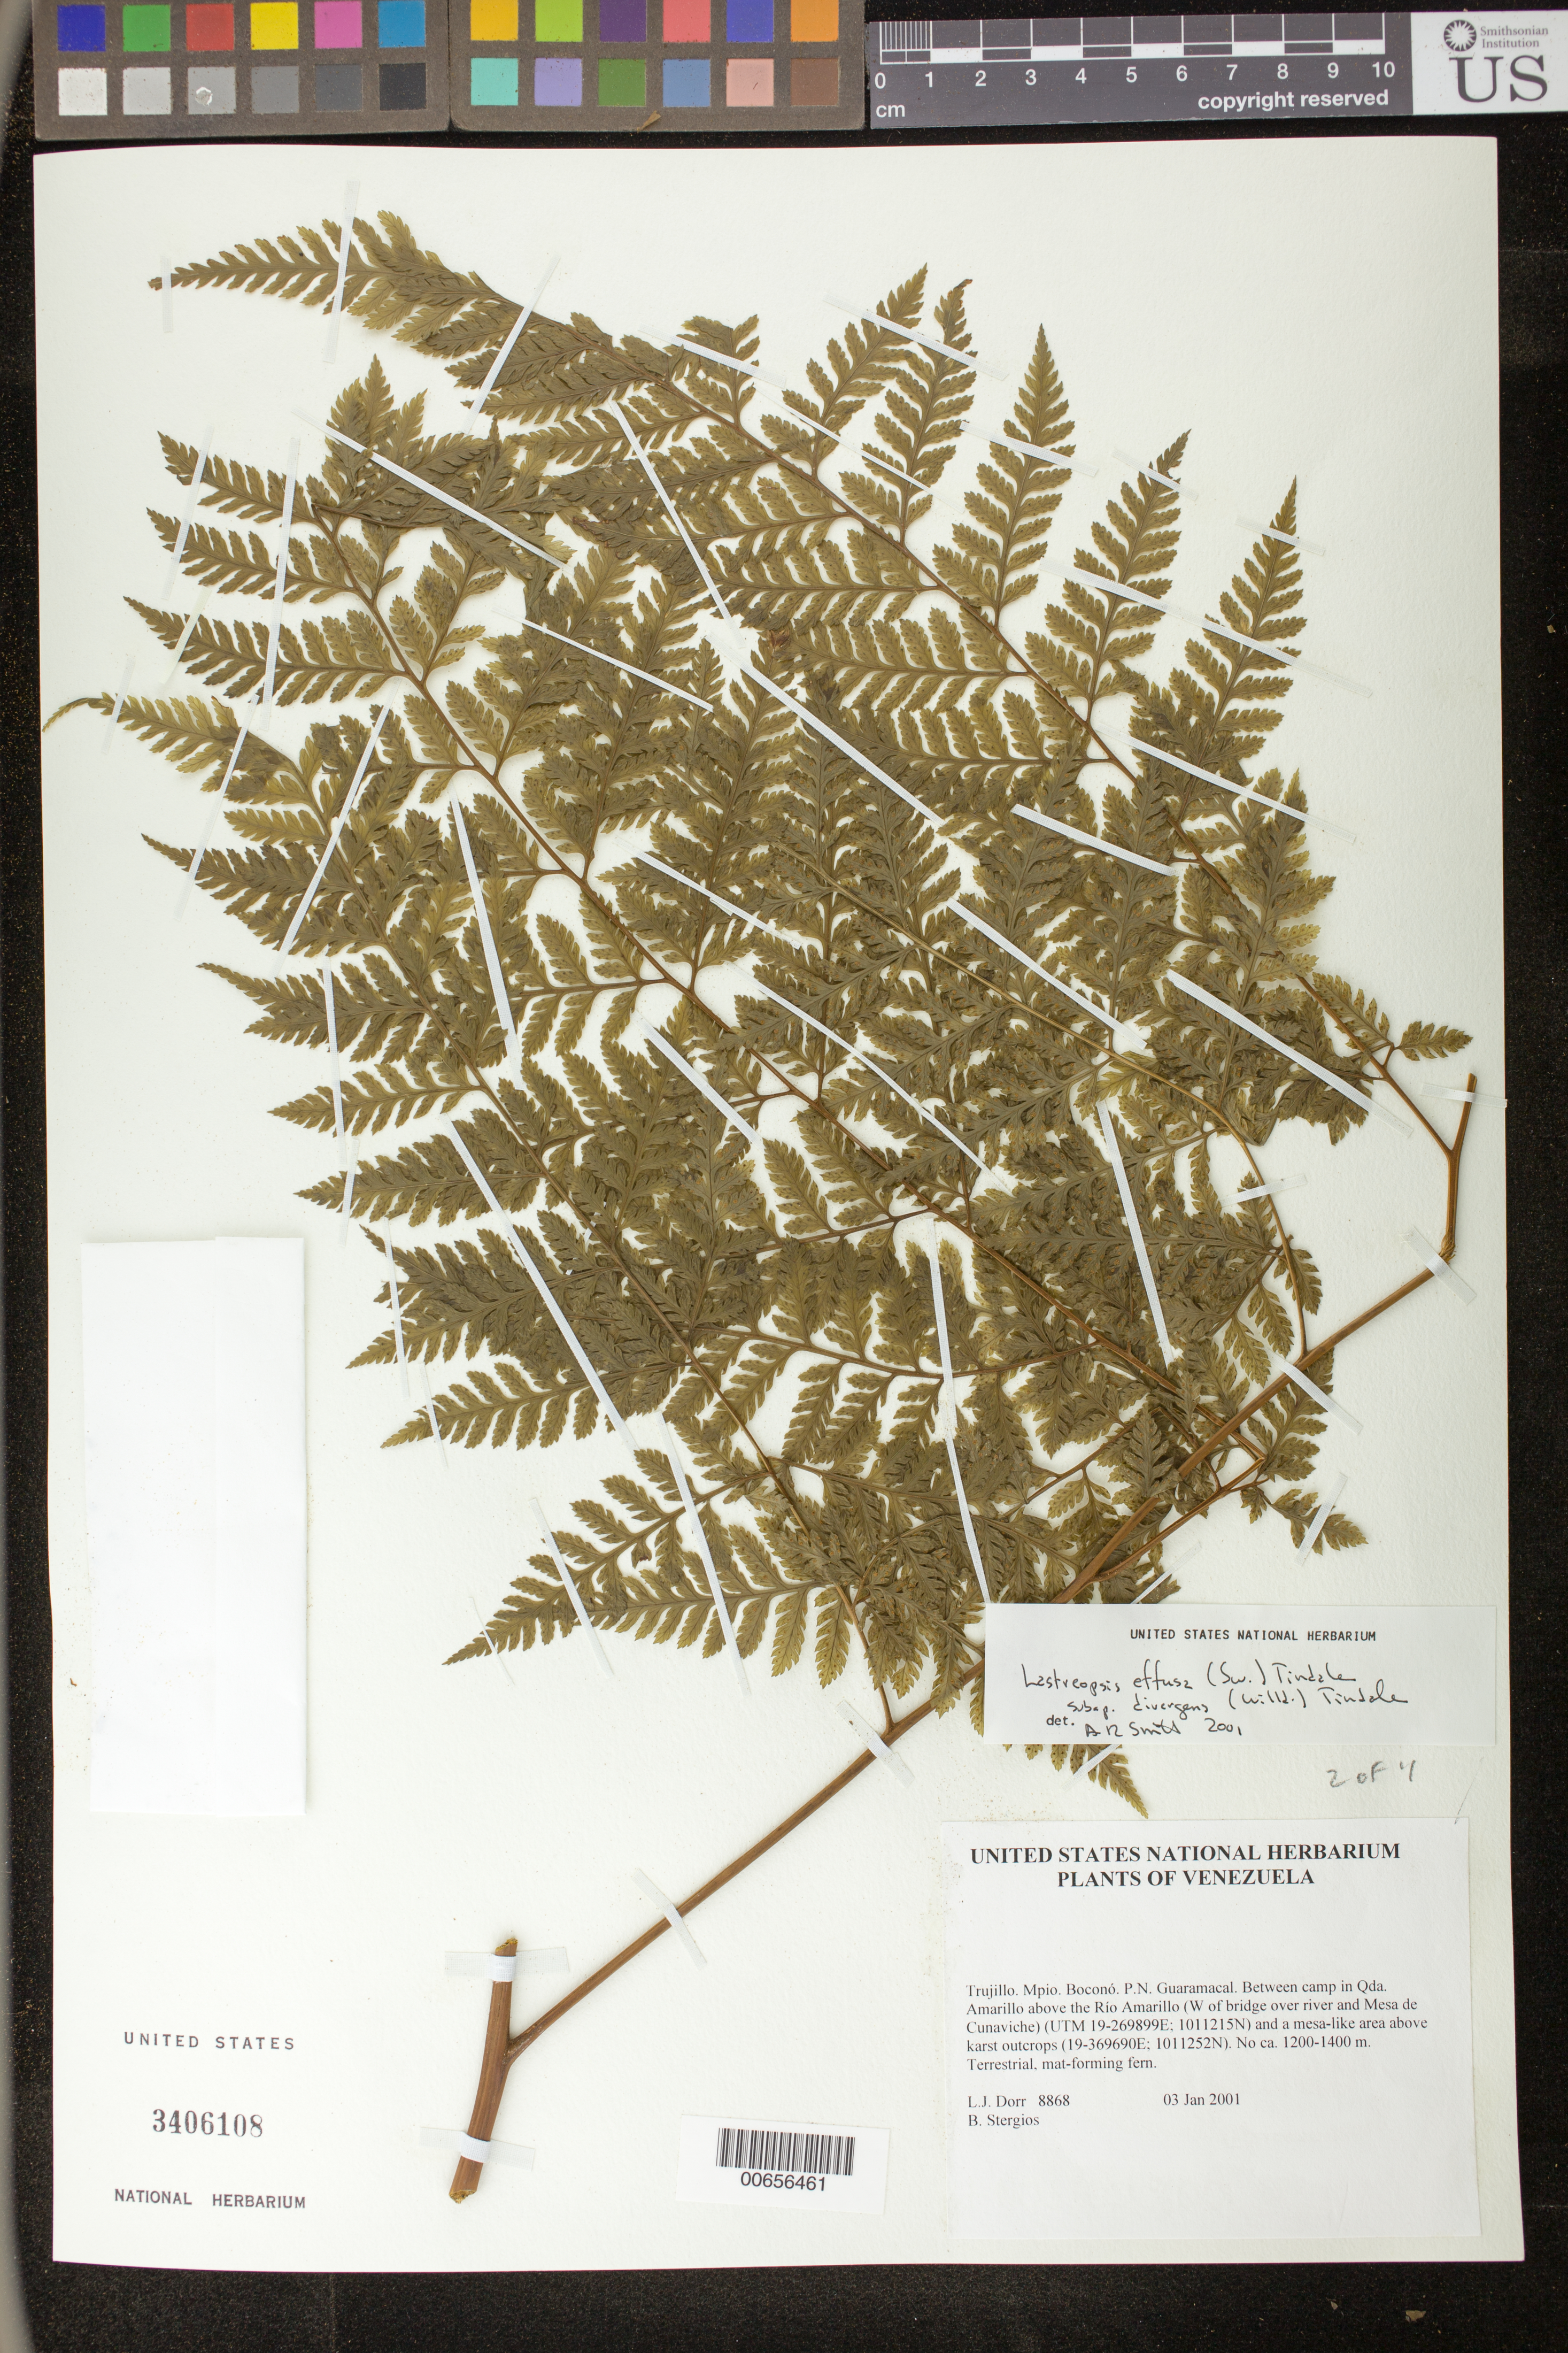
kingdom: Plantae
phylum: Tracheophyta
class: Polypodiopsida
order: Polypodiales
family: Dryopteridaceae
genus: Lastreopsis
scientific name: Lastreopsis effusa subsp. divergens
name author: (Willd. ex Schkuhr) Tindale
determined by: Smith, Alan R., (UC)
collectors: L. J. Dorr & B. G. Stergios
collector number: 8868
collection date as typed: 03 Jan 2001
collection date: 2001-01-03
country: Venezuela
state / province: Trujillo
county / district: Boconó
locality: Parque Nacional Guaramacal. Between camp in Qda Amarillo above Río Amarillo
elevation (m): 1200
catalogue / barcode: US 3406108